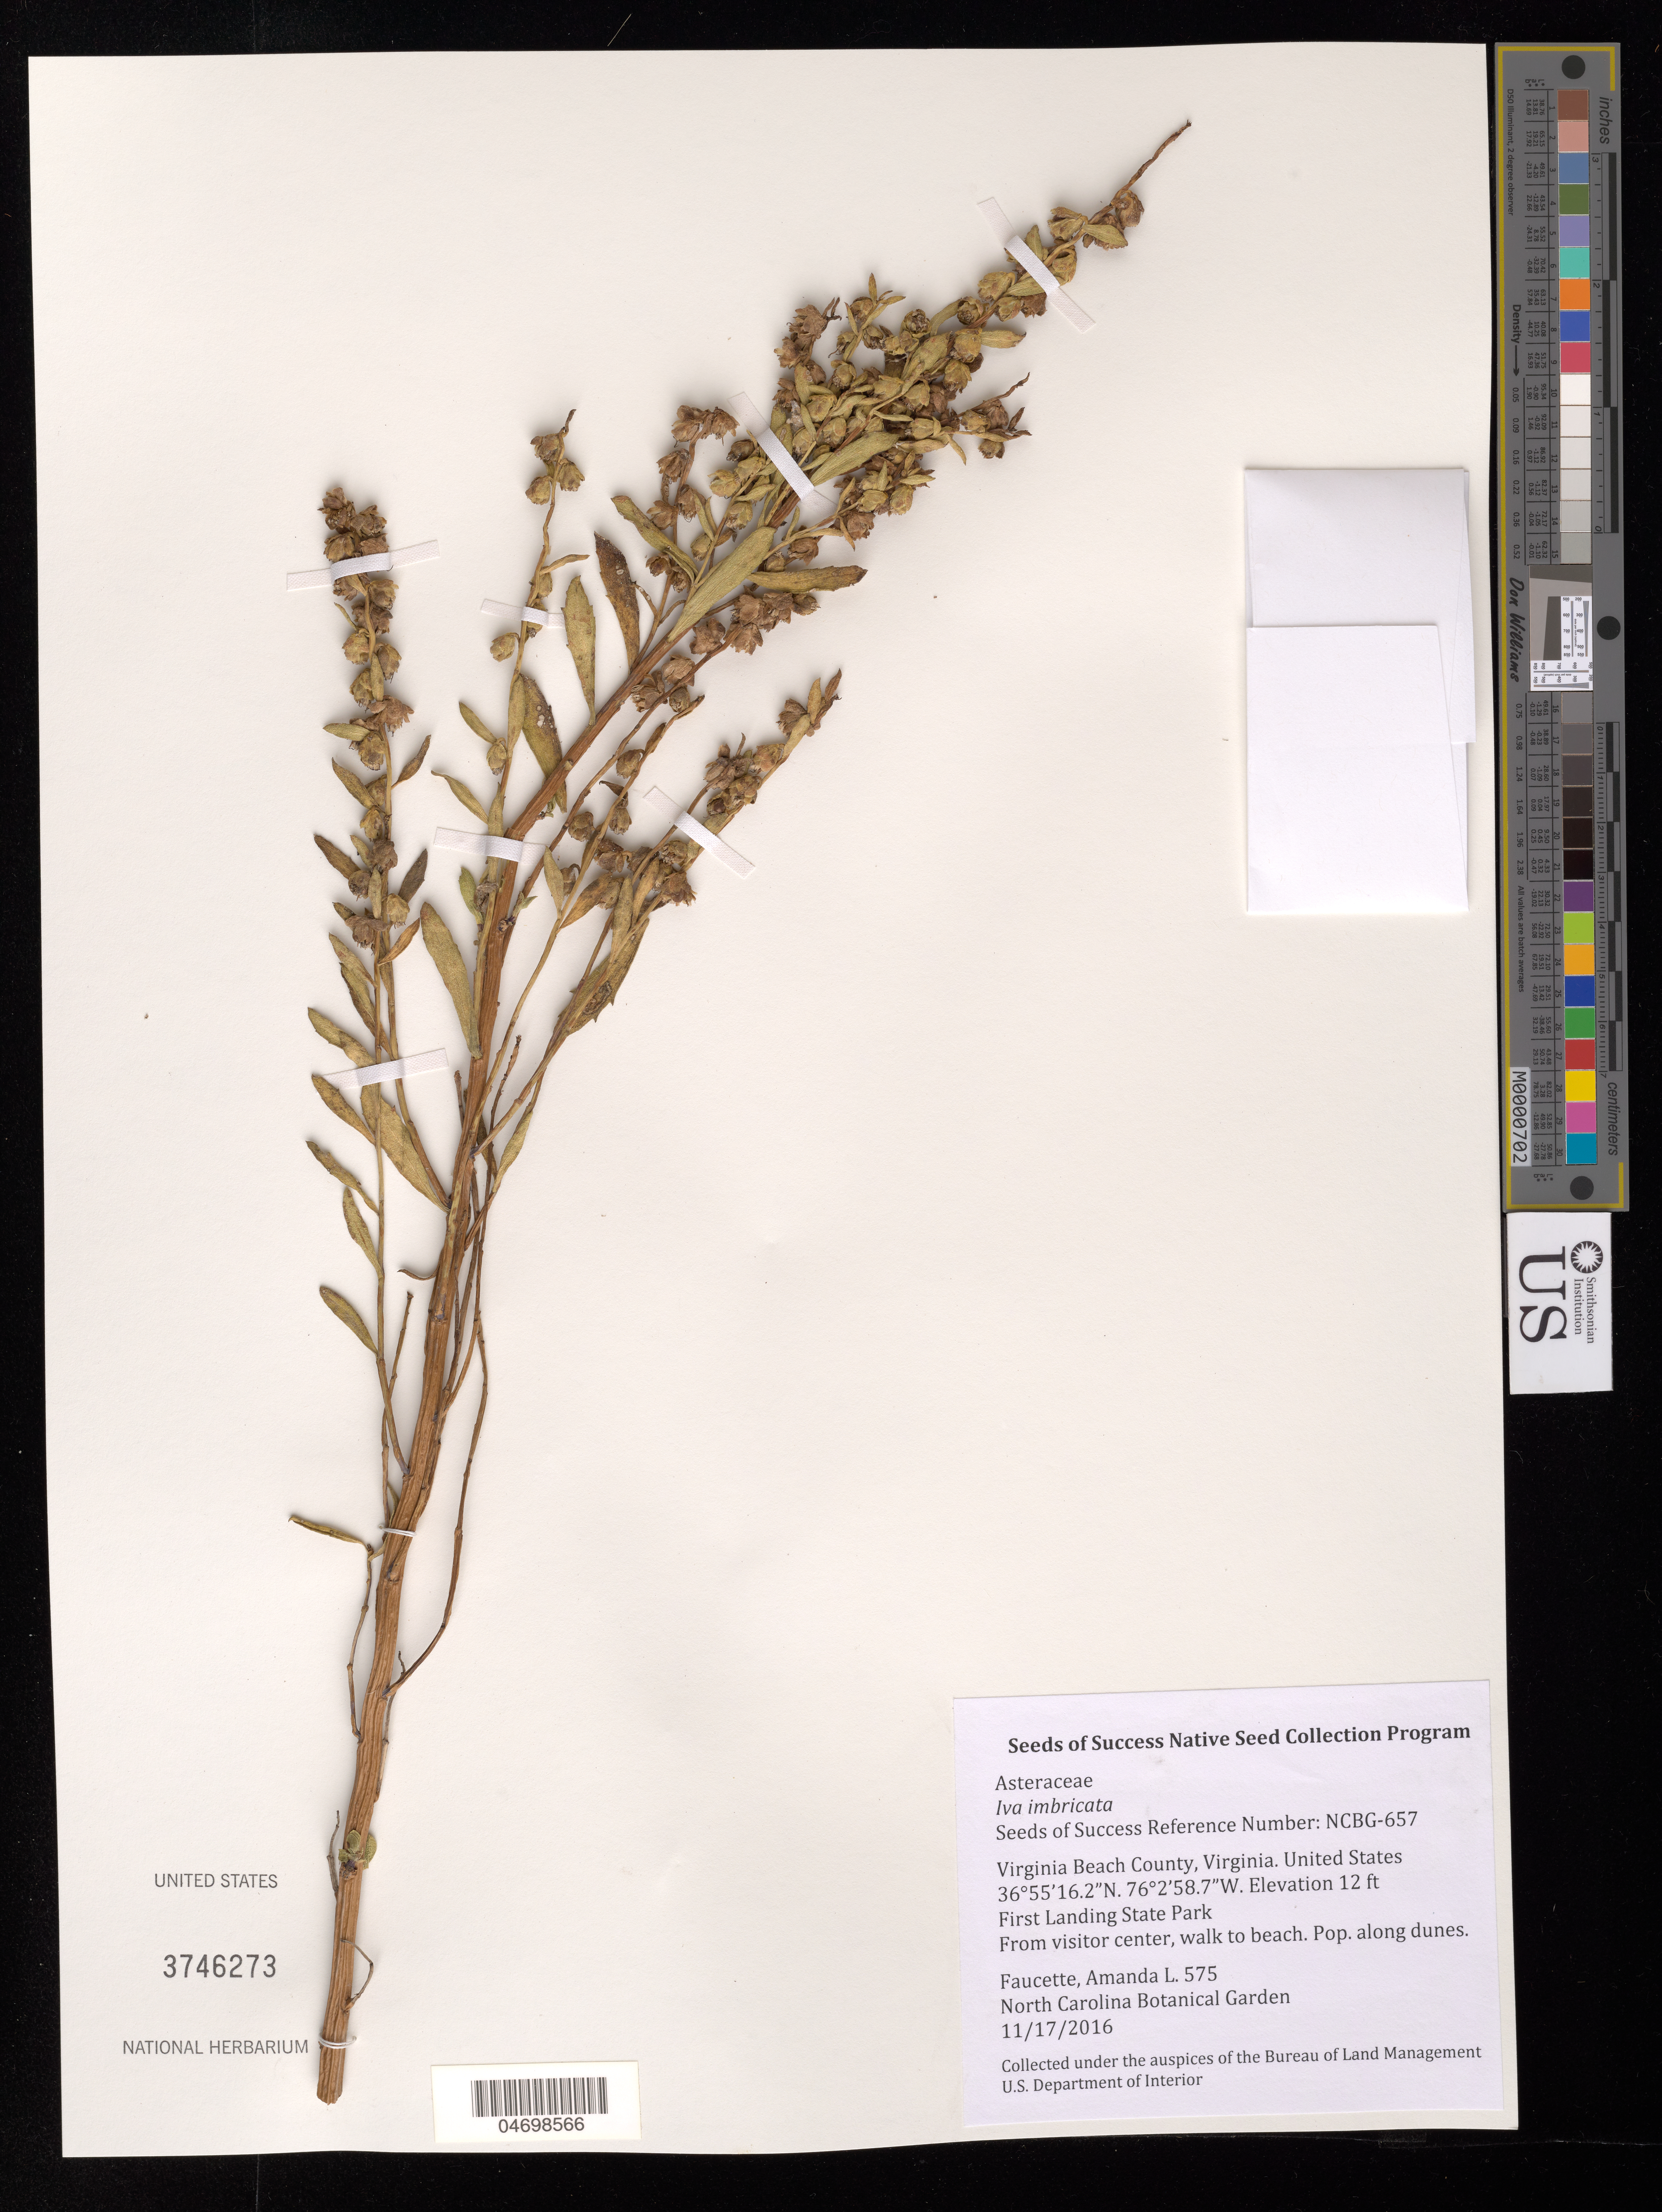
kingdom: Plantae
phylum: Tracheophyta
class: Magnoliopsida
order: Asterales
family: Asteraceae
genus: Iva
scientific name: Iva imbricata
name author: Walter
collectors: A. Faucette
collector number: NCBG-657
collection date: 2016-11-17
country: United States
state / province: Virginia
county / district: City of Virginia Beach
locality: First Landing State Park, Visitor Center Beach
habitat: Beachgrass-panicgrass dune grassland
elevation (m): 4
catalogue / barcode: US 3746273